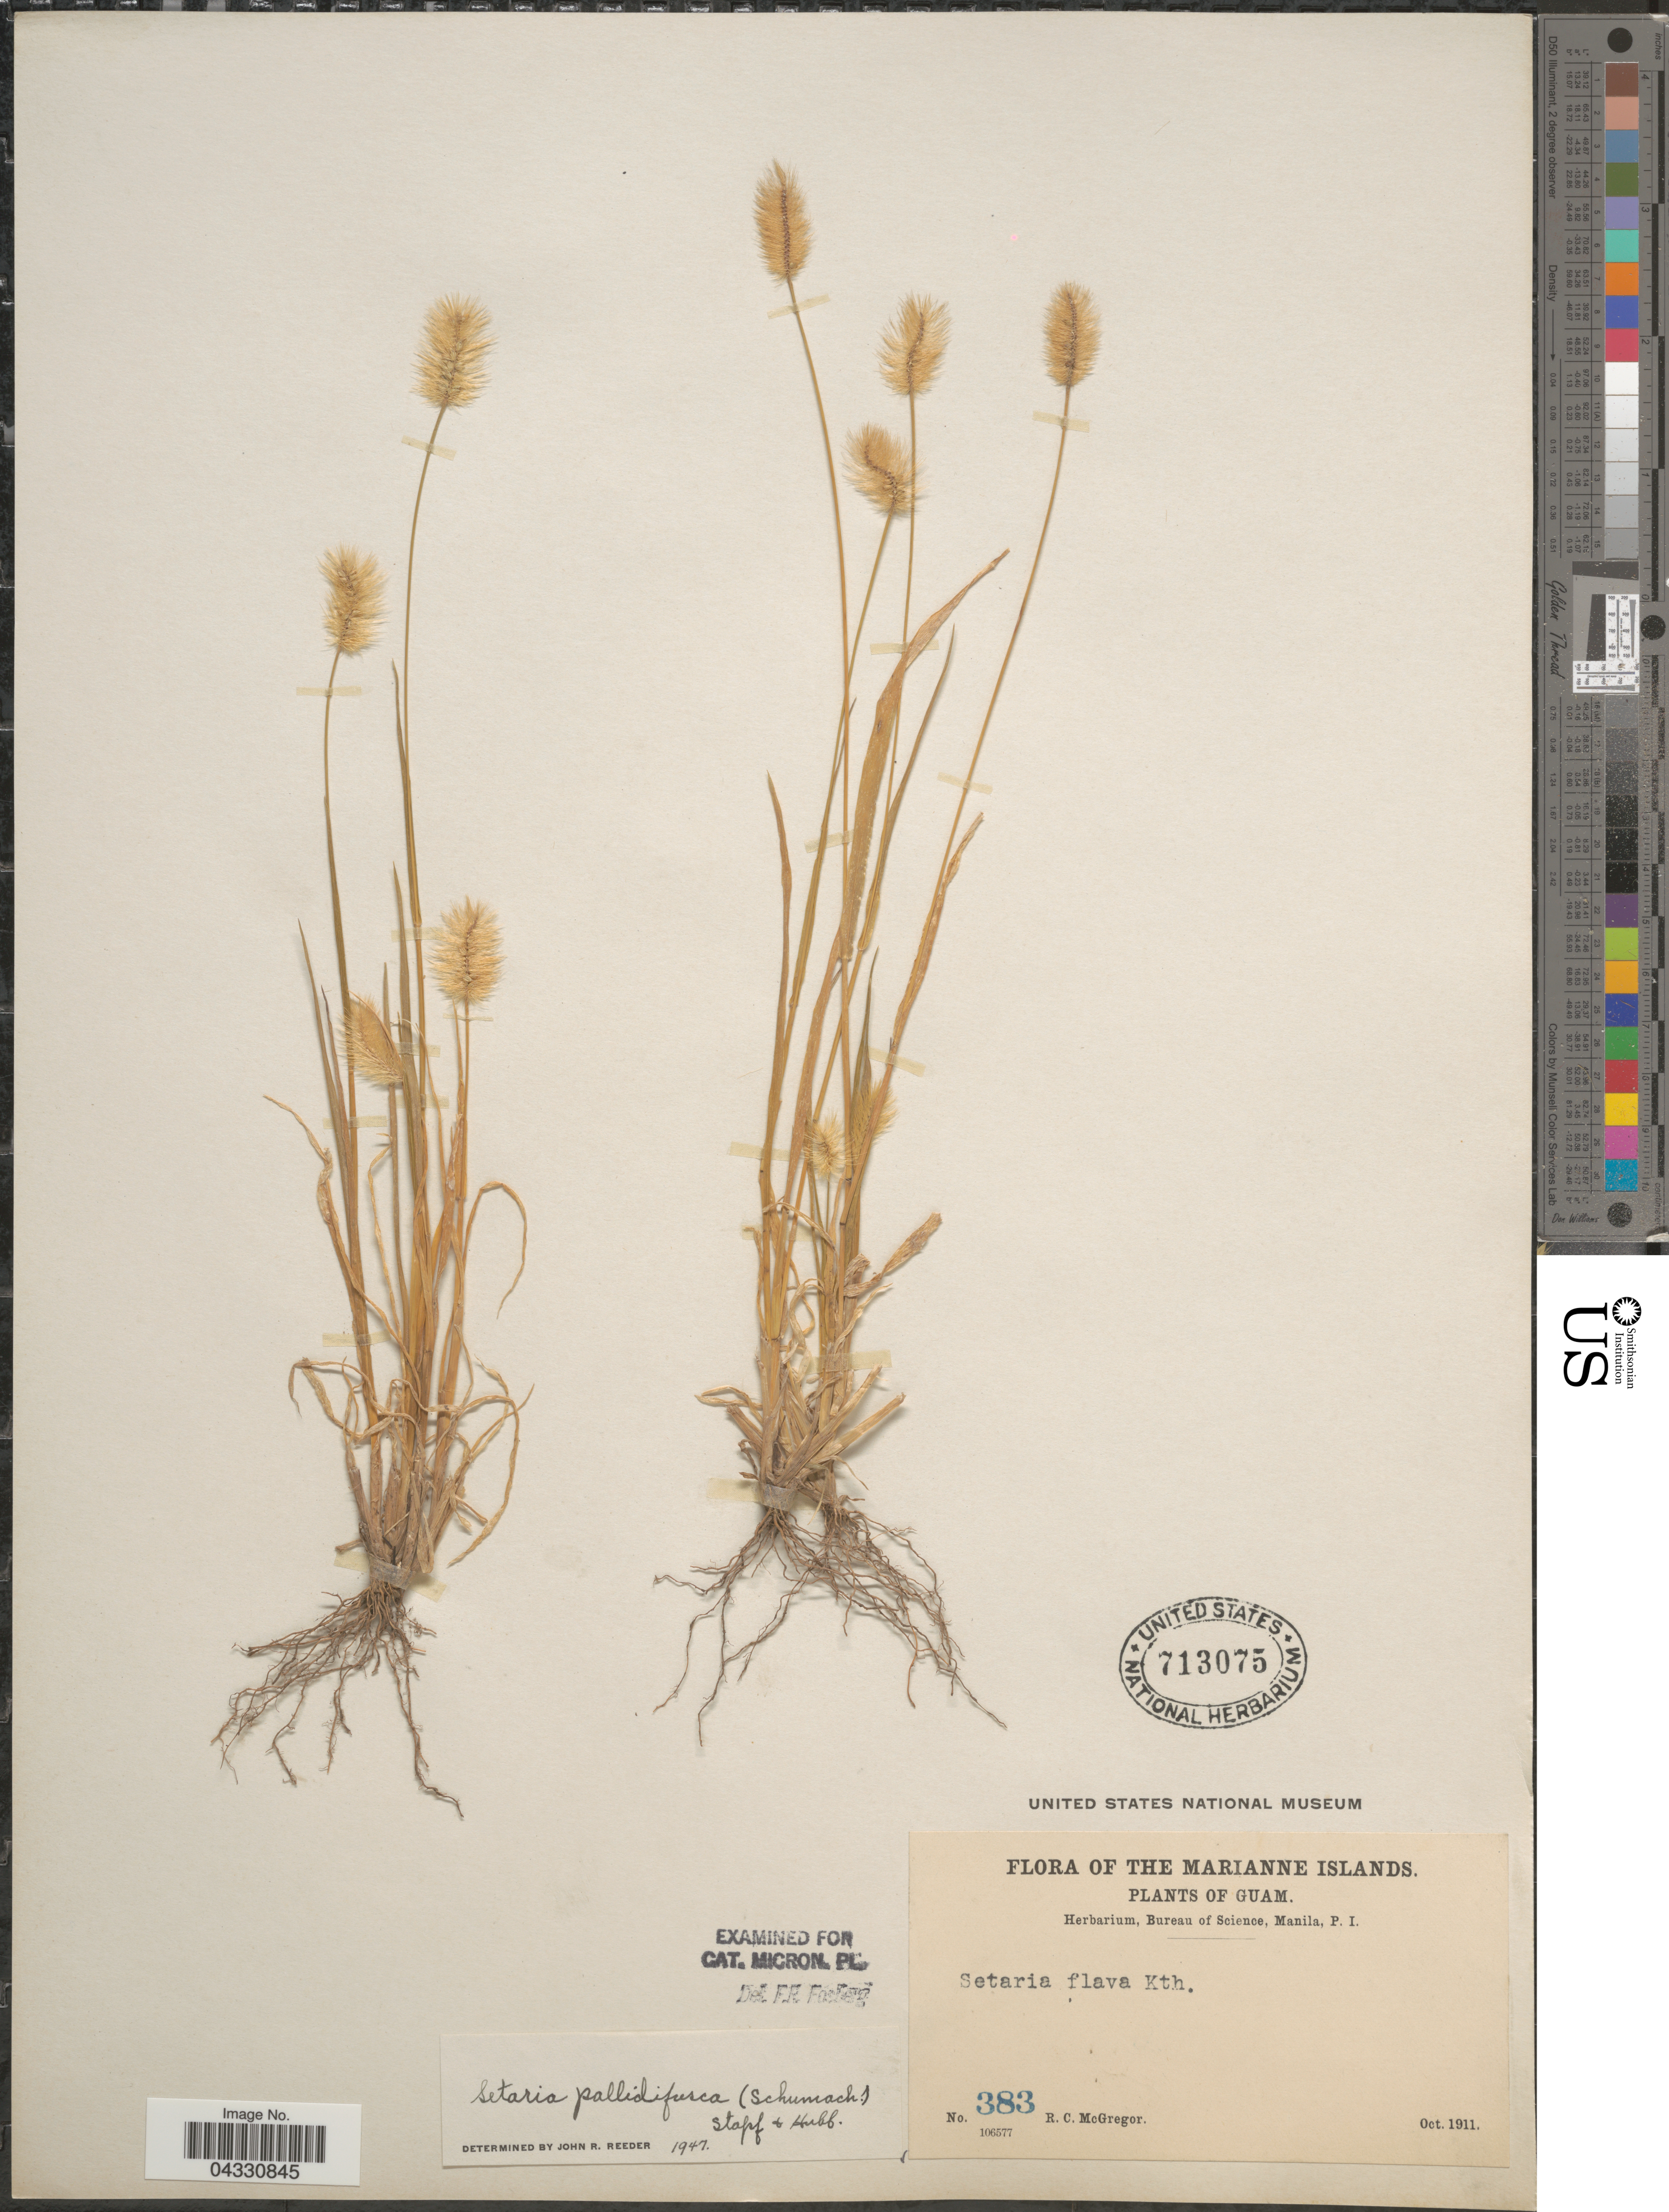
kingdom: Plantae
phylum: Tracheophyta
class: Liliopsida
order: Poales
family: Poaceae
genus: Setaria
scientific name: Setaria pallide-fusca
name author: (Schumach.) Stapf & C.E. Hubb.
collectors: R. C. McGregor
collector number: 383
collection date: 1911-10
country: Guam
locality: The Marianne Islands.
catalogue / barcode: US 713075